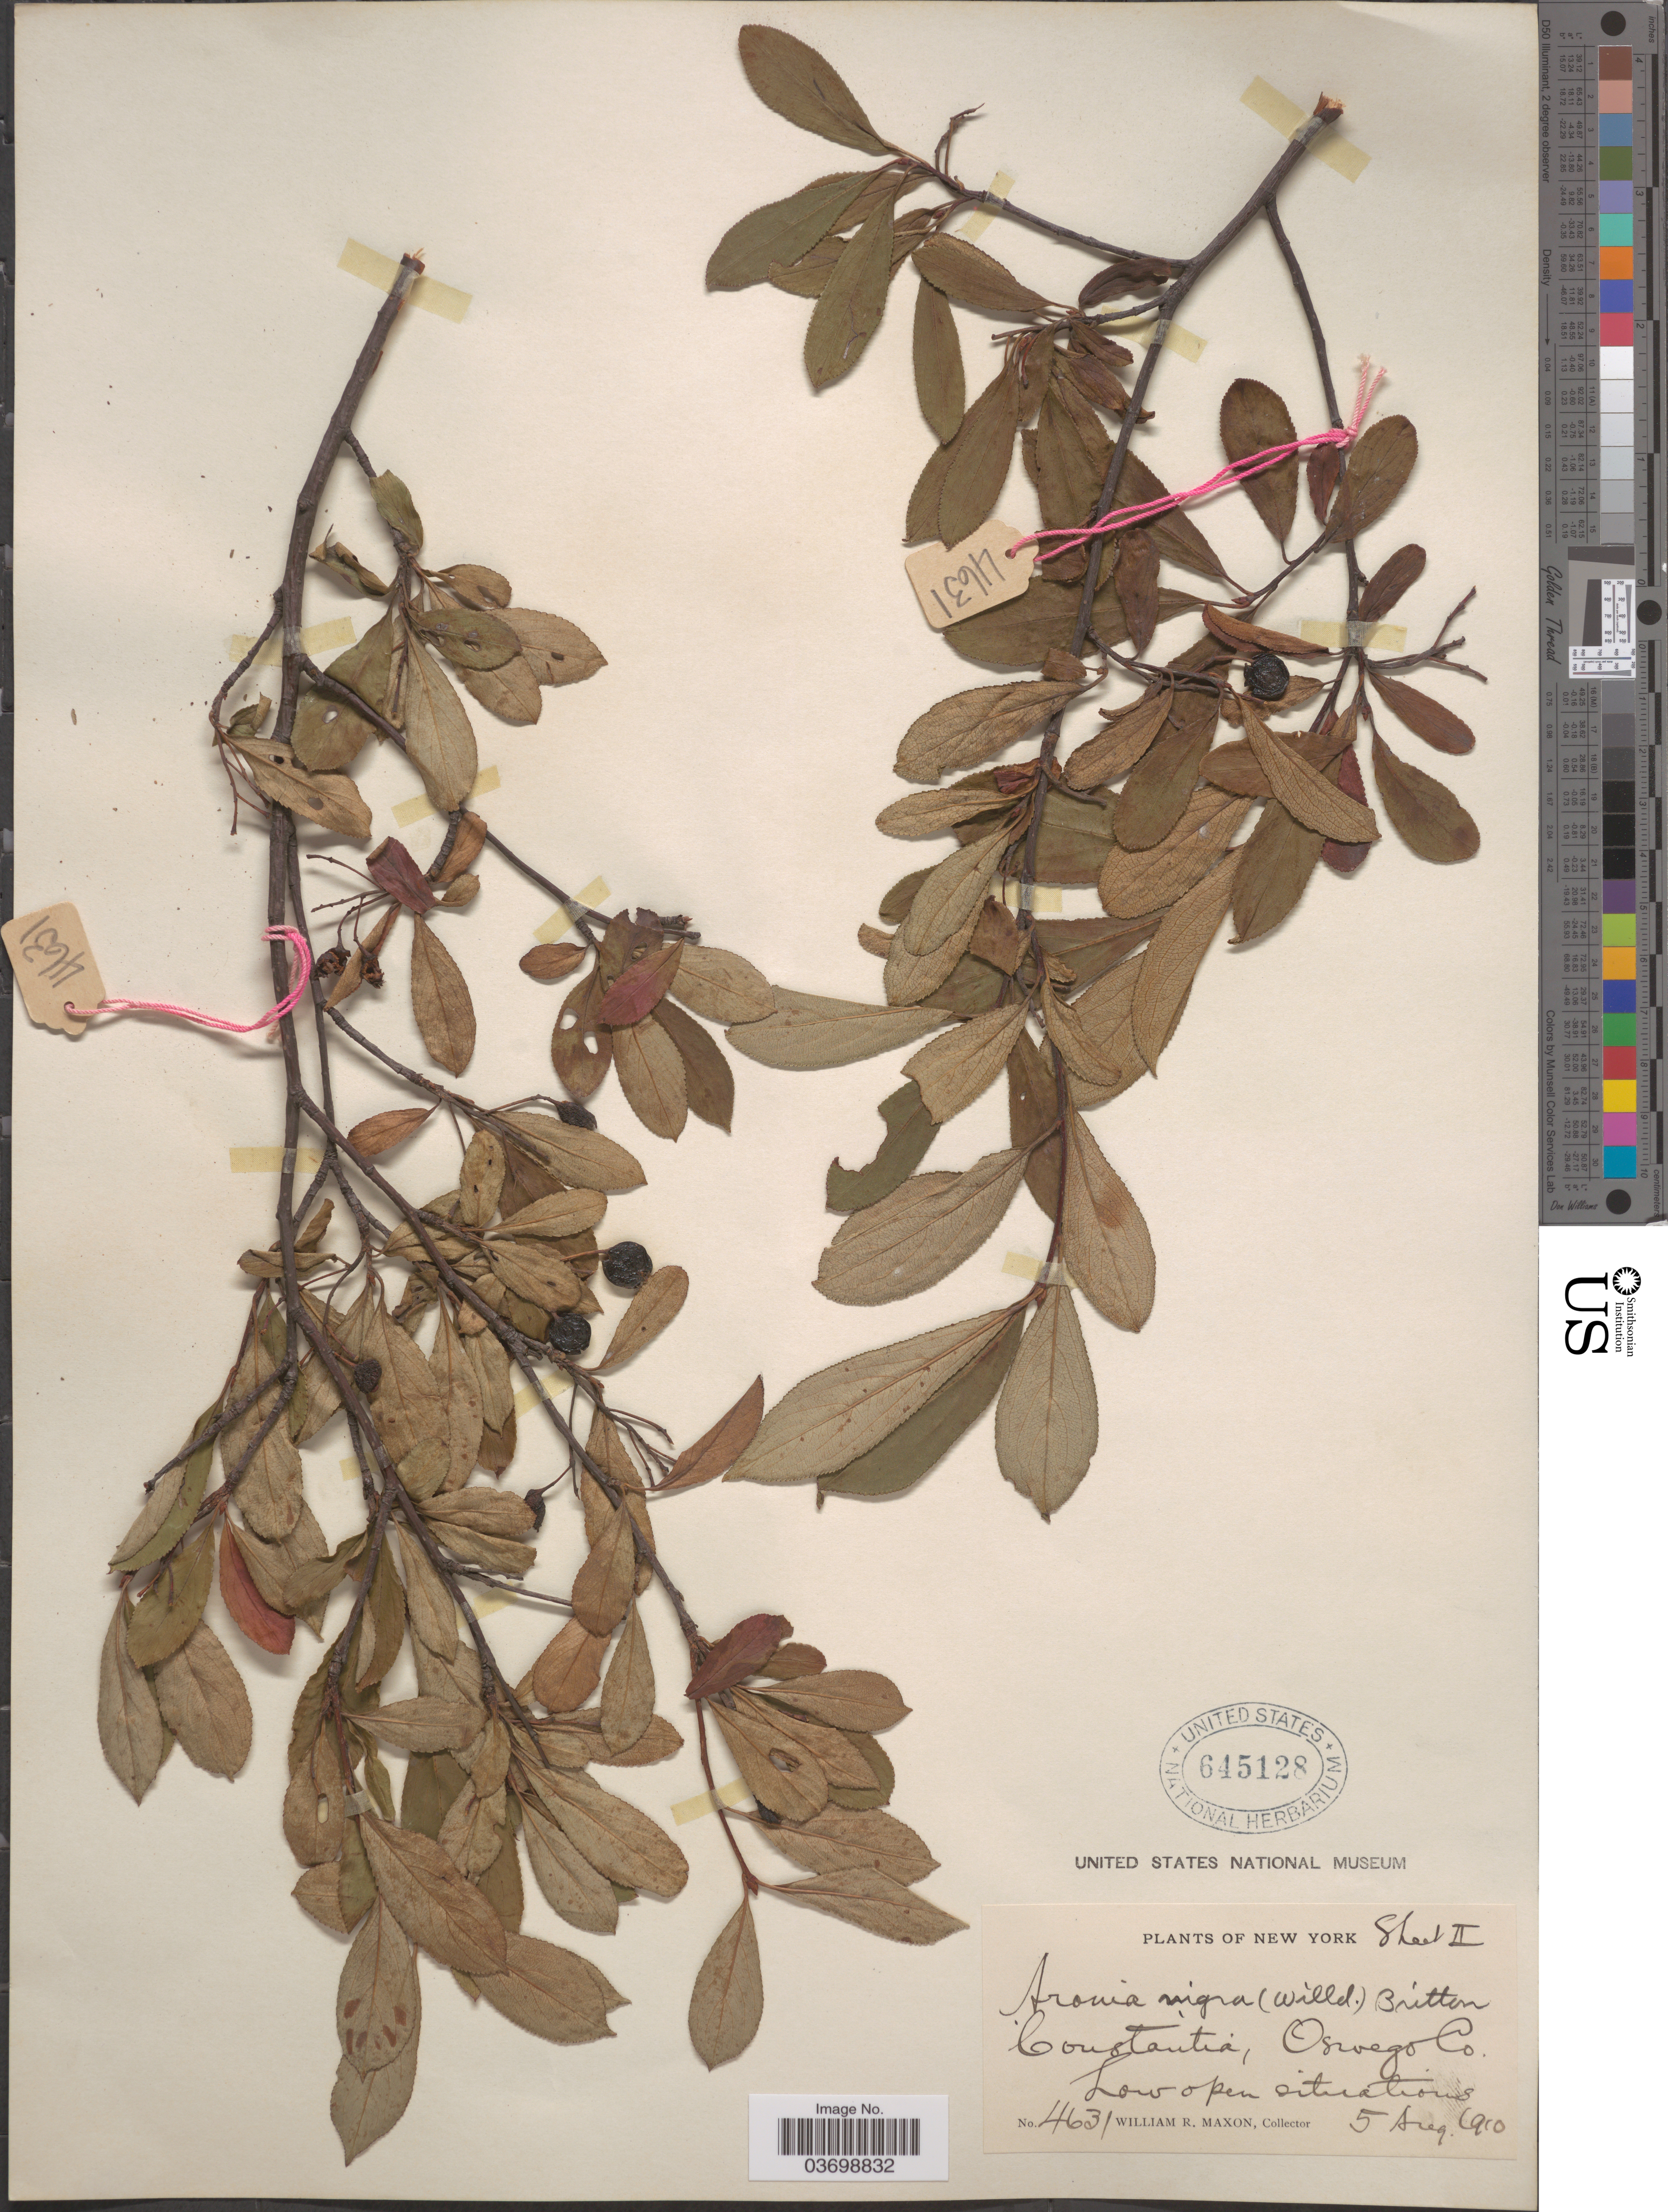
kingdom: Plantae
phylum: Tracheophyta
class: Magnoliopsida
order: Rosales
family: Rosaceae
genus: Aronia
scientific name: Aronia x prunifolia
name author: (Marshall) Rehder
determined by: Strong, M. T., (US), Smithsonian Institution - National Museum of Natural History (UNITED STATES)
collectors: W. R. Maxon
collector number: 4631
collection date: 1910-08-05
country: United States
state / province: New York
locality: Constantia, Oswego Co.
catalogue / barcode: US 645128